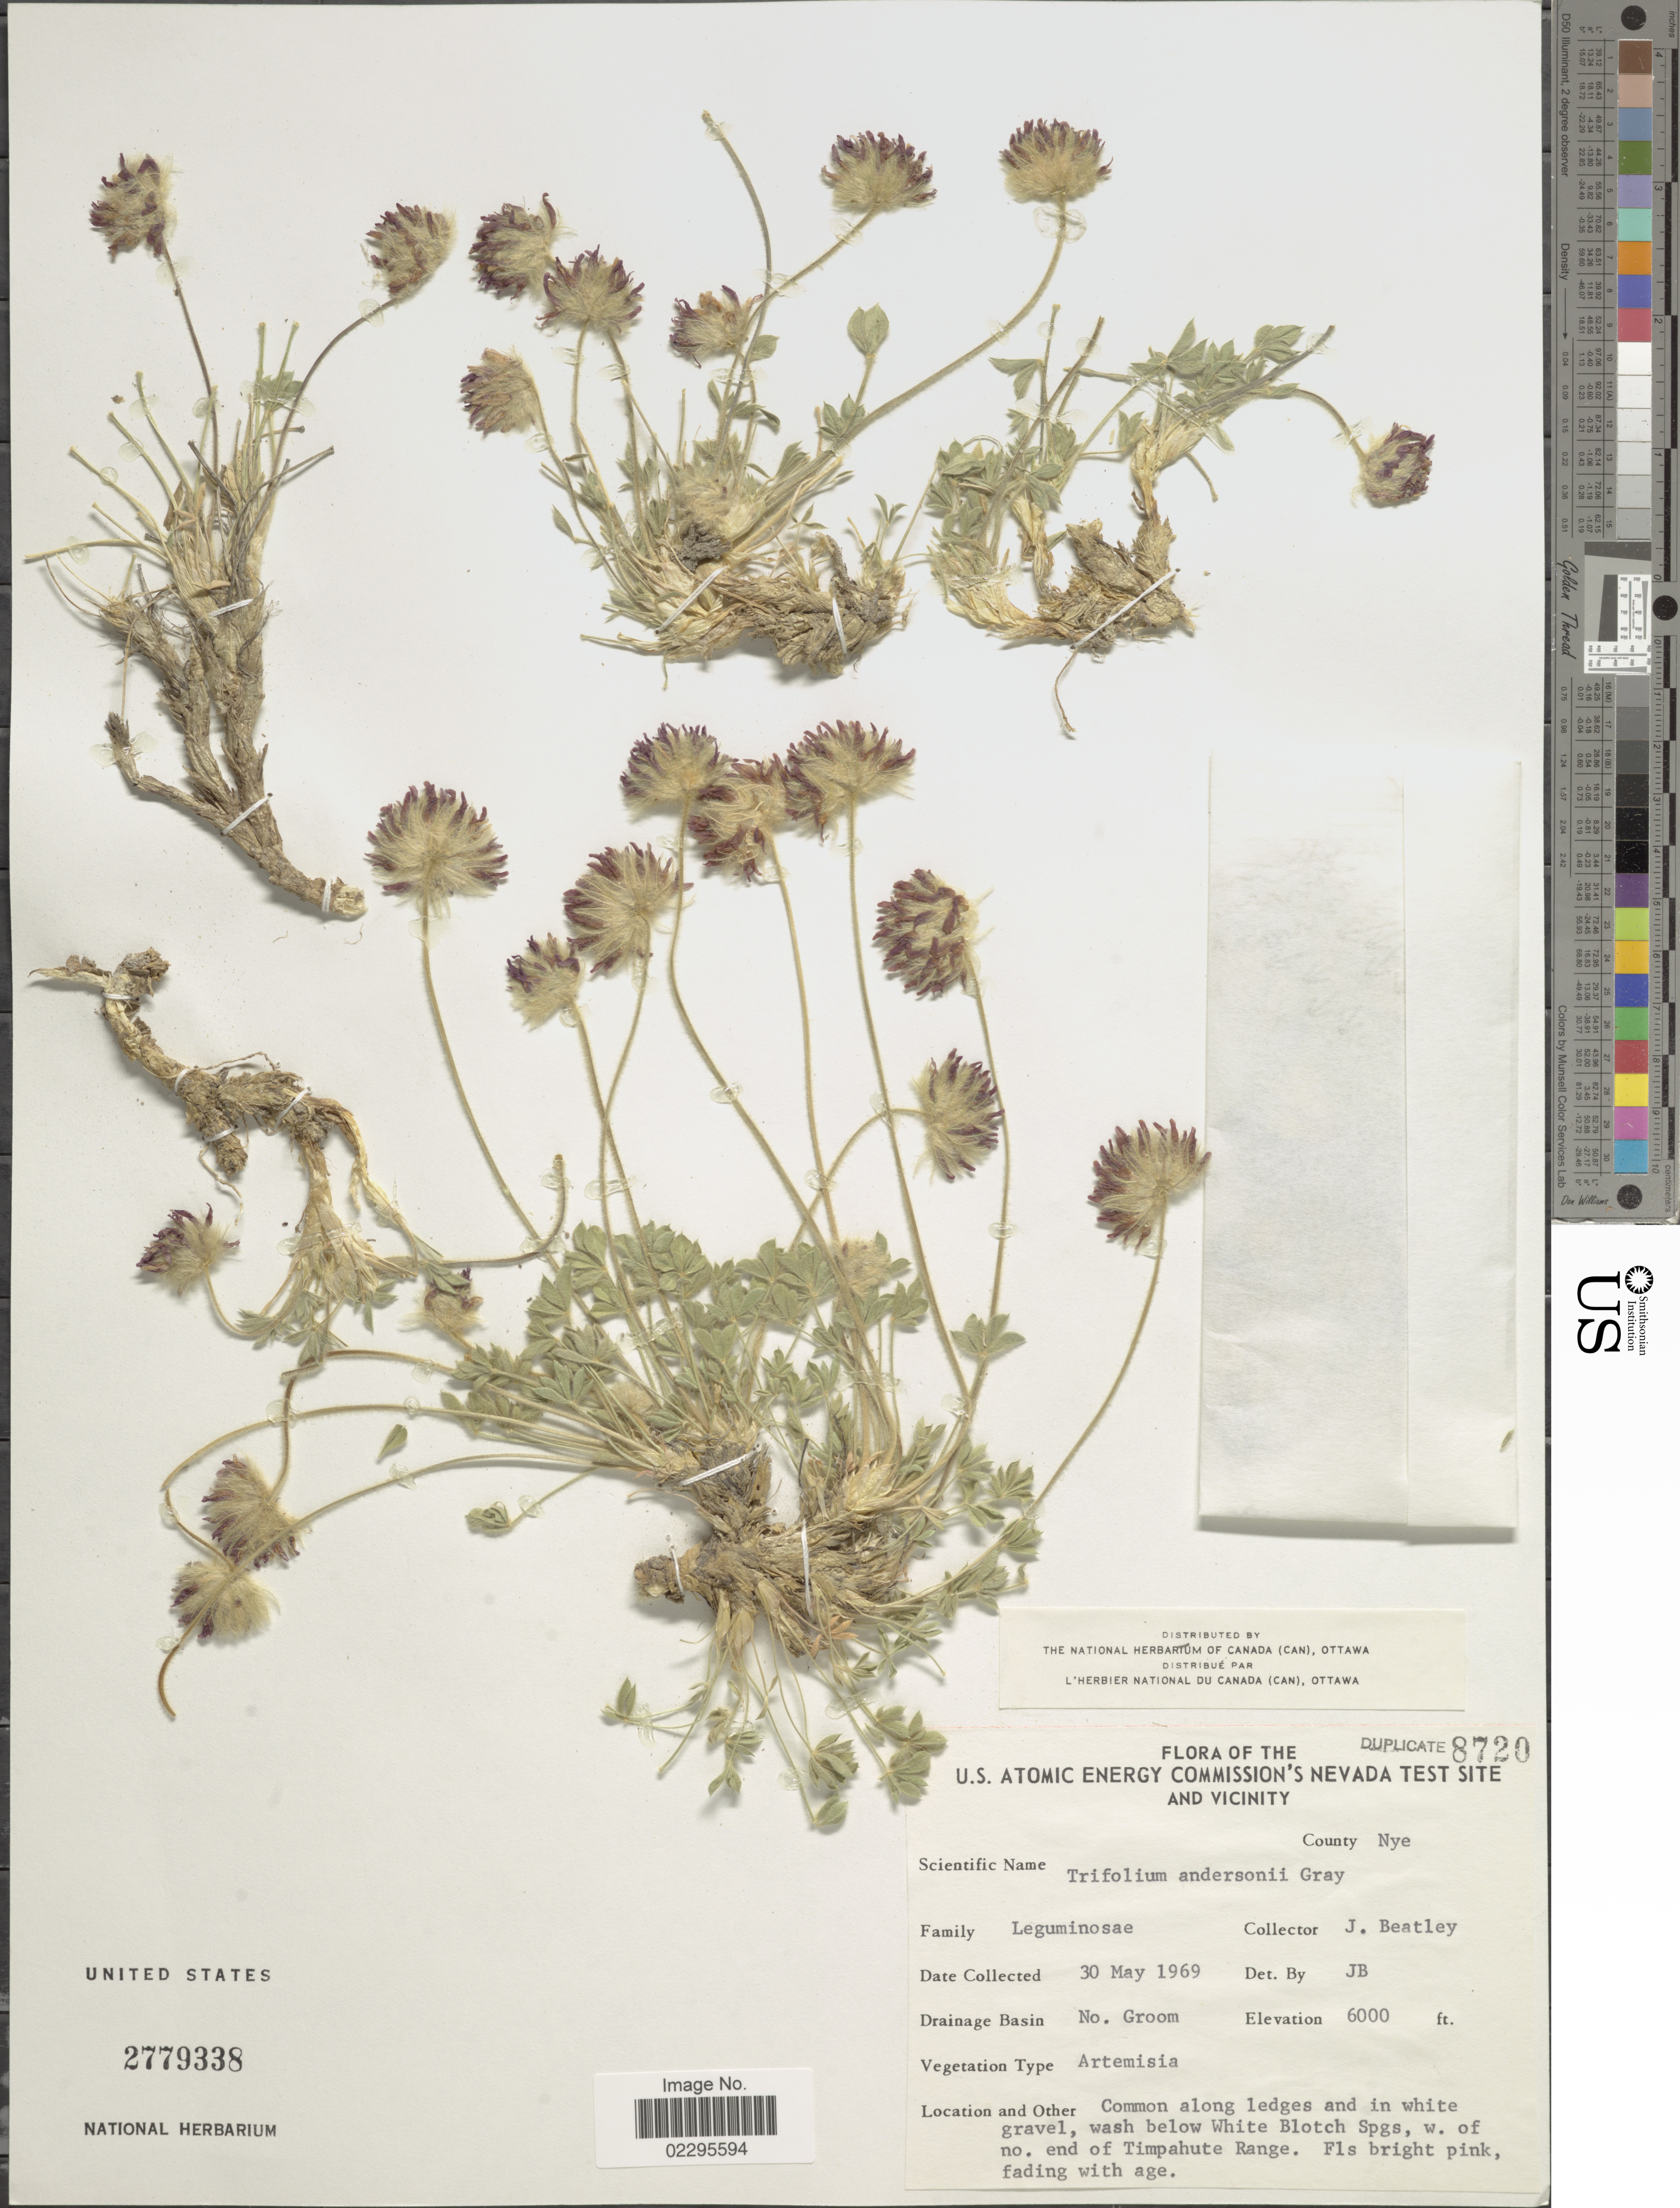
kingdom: Plantae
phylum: Tracheophyta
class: Magnoliopsida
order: Fabales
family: Fabaceae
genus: Trifolium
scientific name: Trifolium andersonii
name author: A. Gray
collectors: J. C. Beatley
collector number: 8720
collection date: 1969-05-30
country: United States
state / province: Nevada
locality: U. S. Atomic Energy Commission's Nevada Test Site and vicinity. County Nye. Drainage Basin NW No. Groom. below White Blotch Spgs, w. of no. end of Timpahute Range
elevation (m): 1829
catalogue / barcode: US 2779338